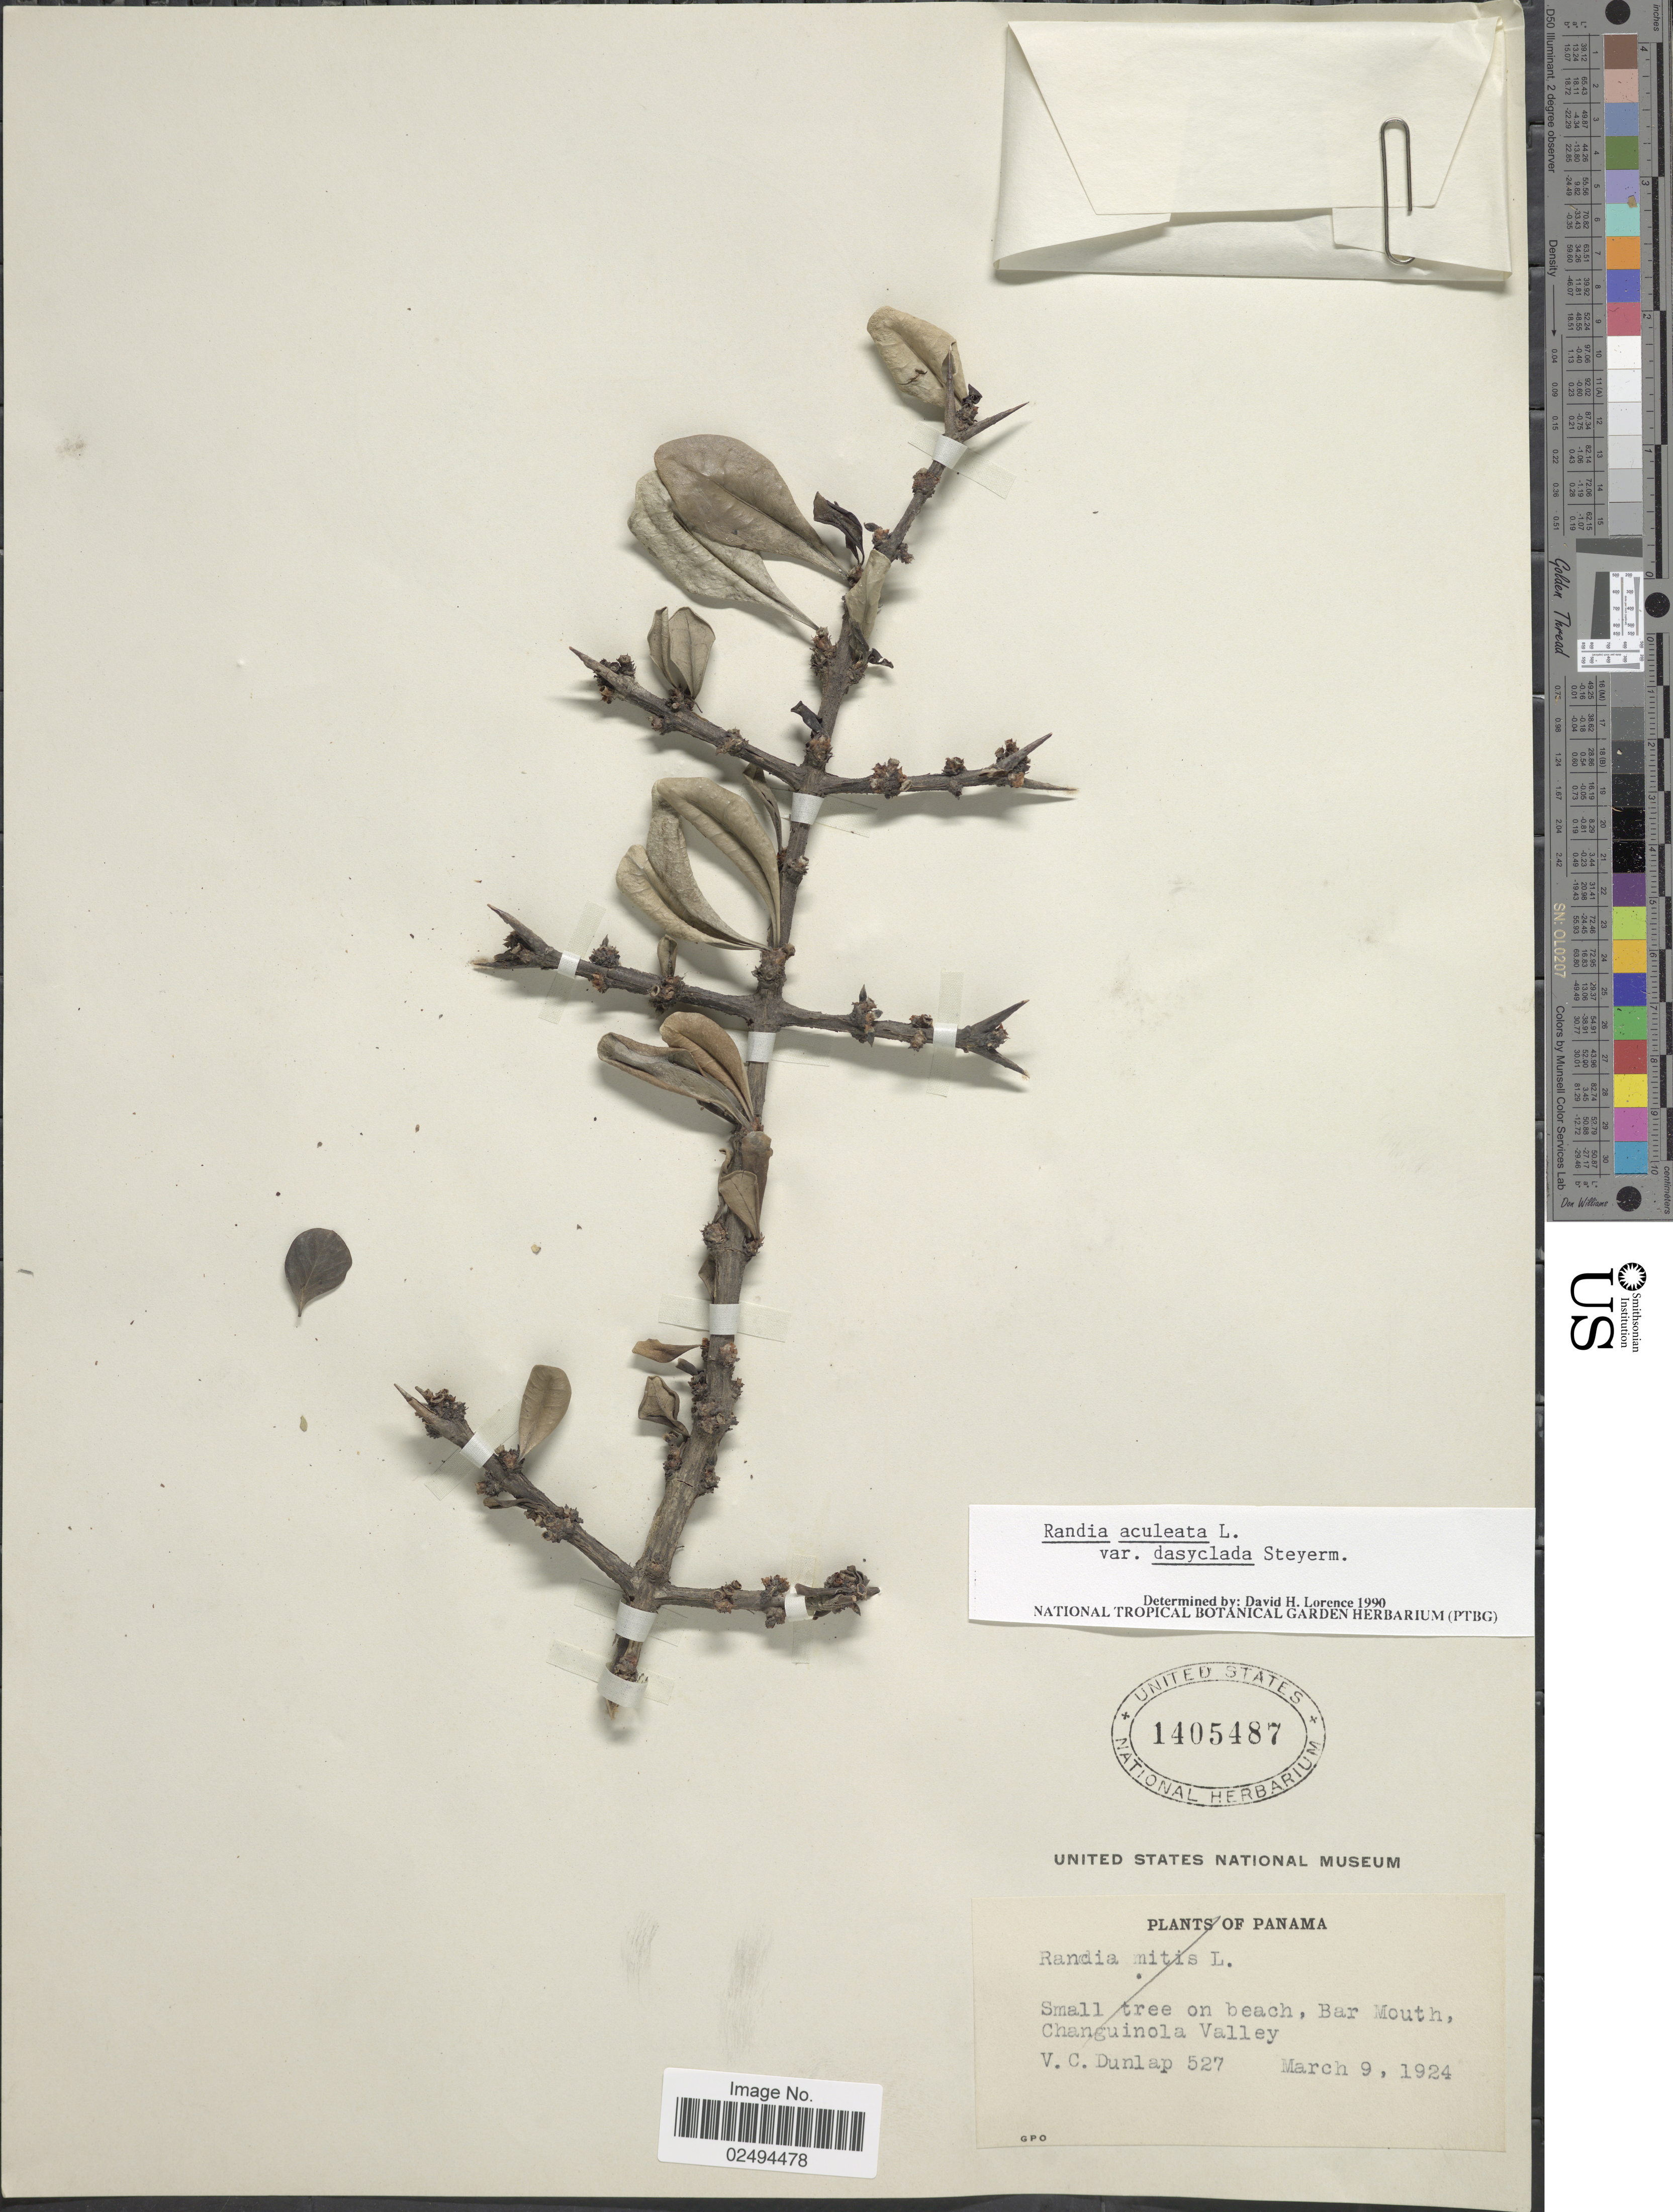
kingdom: Plantae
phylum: Tracheophyta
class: Magnoliopsida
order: Gentianales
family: Rubiaceae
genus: Randia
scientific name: Randia aculeata var. dasyclada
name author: Steyerm.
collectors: V. C. Dunlap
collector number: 527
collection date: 1924-03-09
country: Panama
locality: Bar Mouth, Changuinola Valley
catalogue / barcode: US 1405487